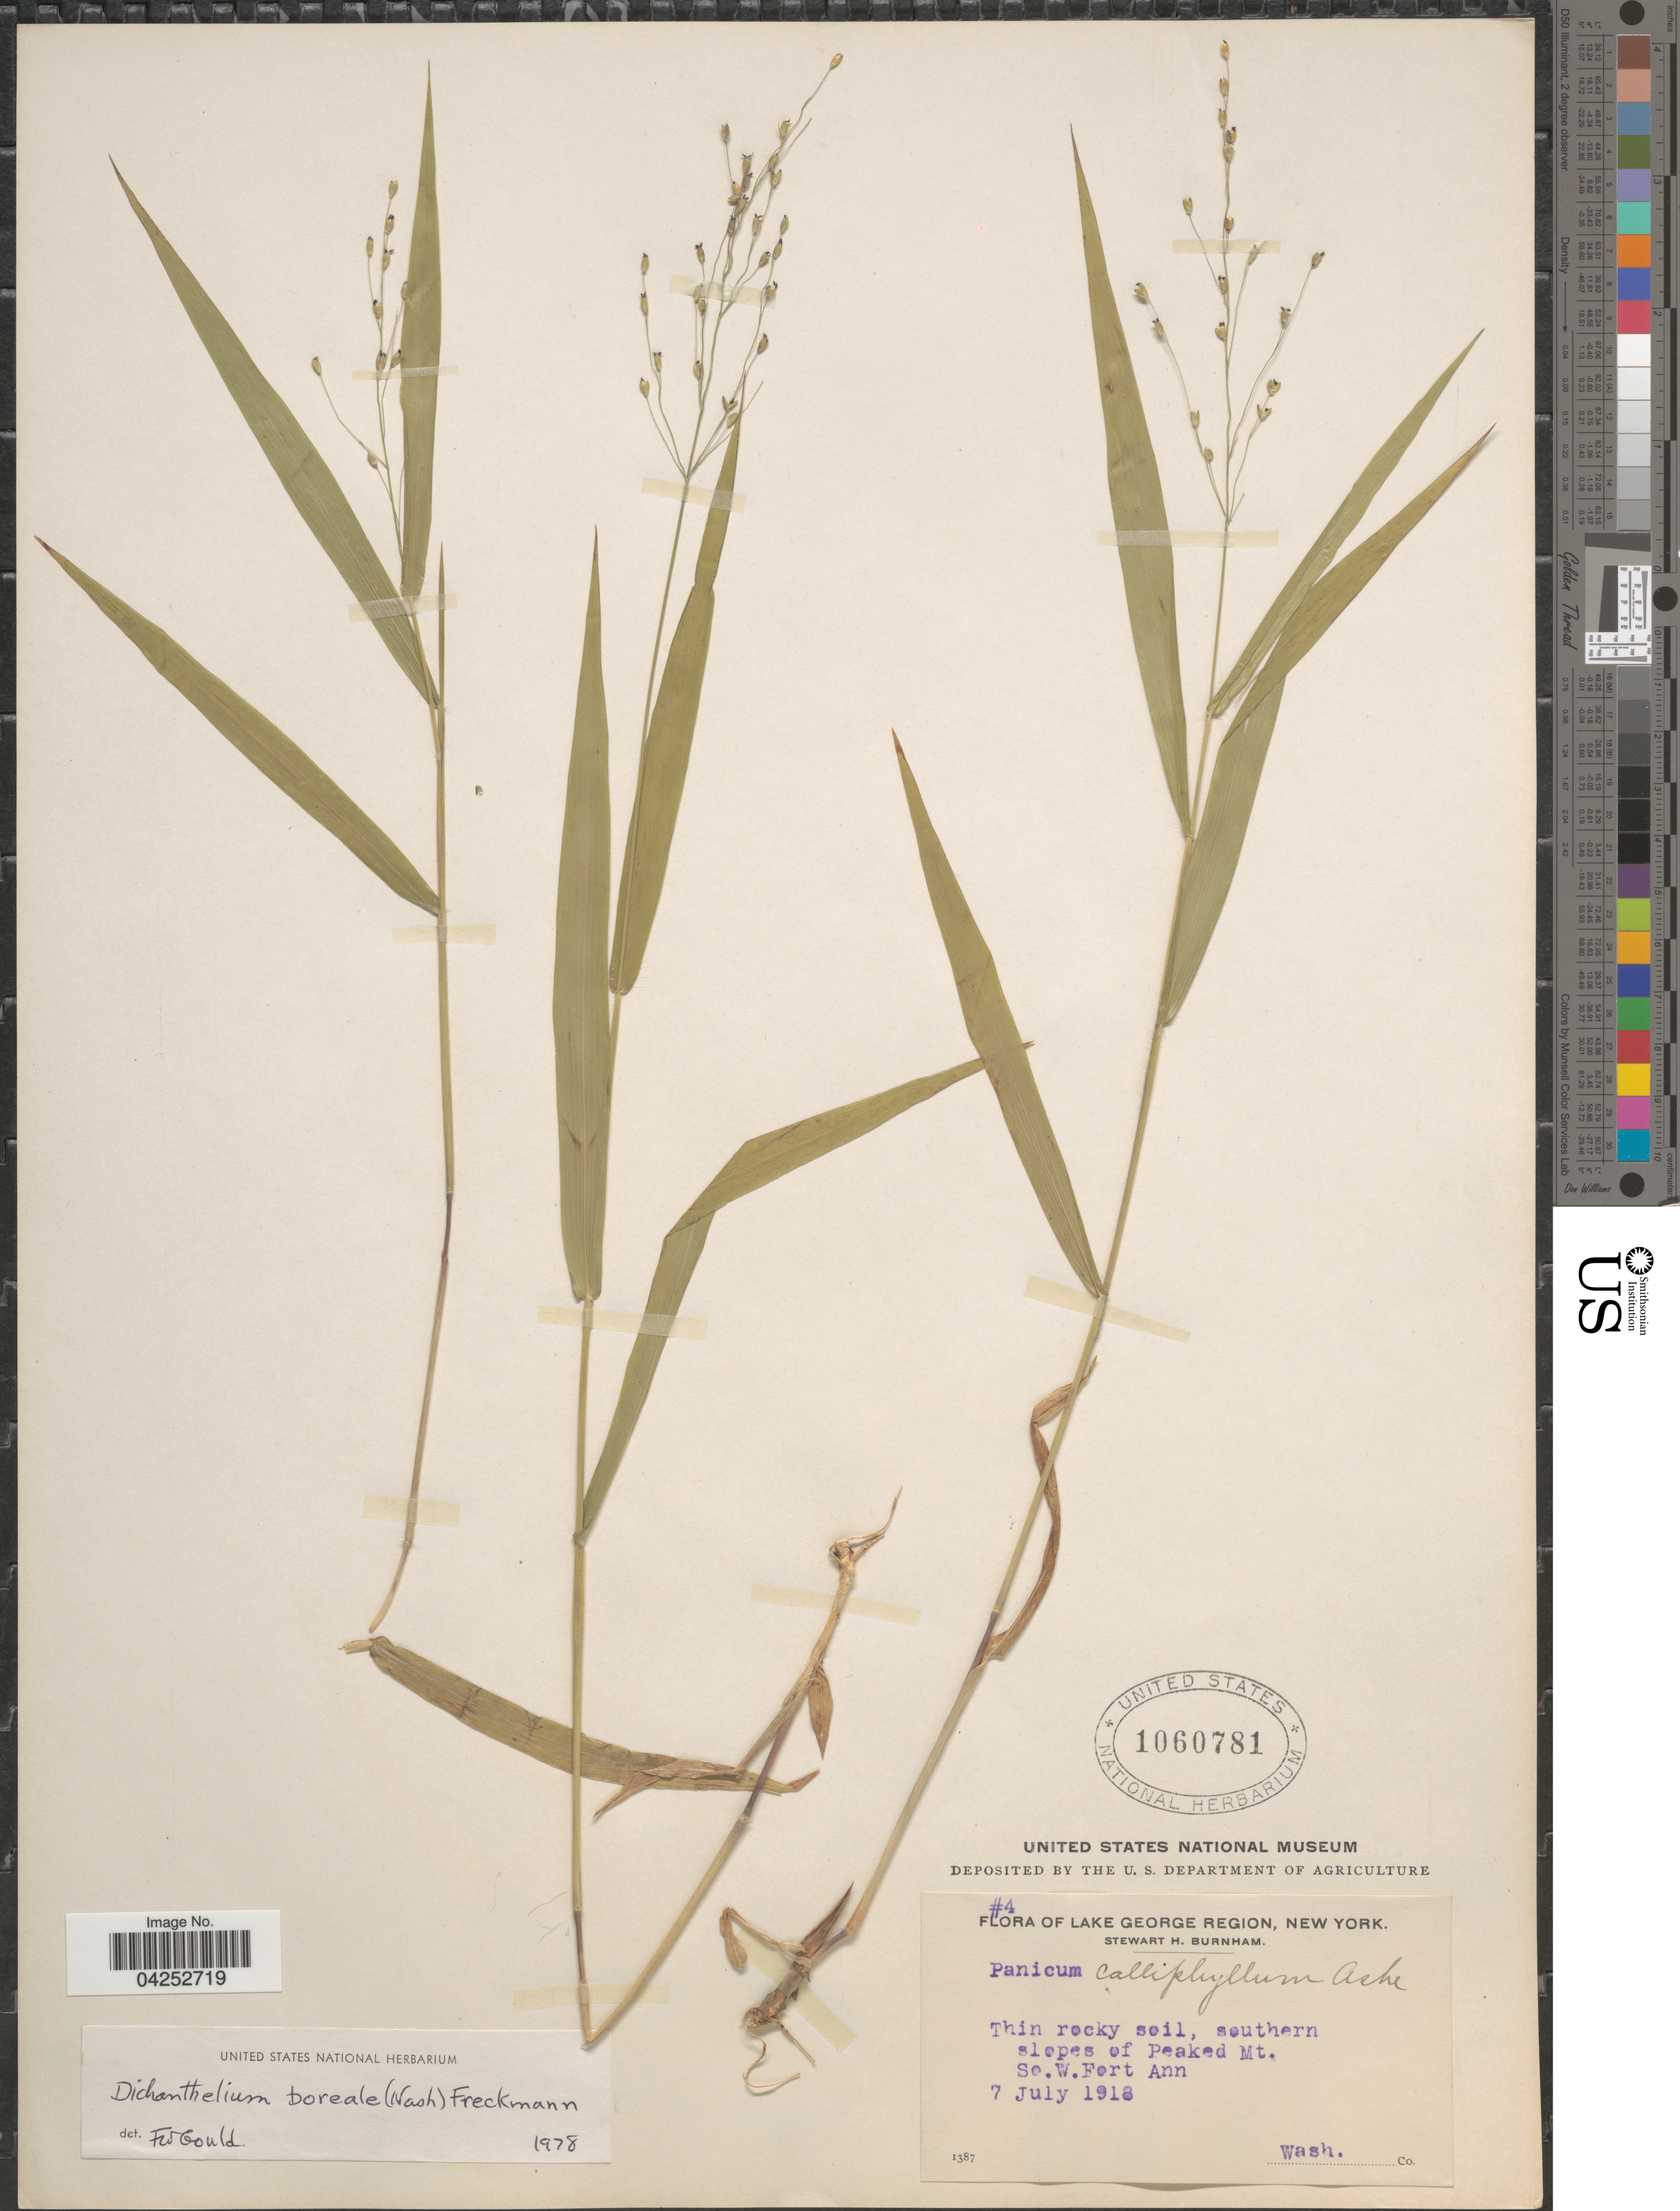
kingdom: Plantae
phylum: Tracheophyta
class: Liliopsida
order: Poales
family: Poaceae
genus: Dichanthelium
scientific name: Dichanthelium boreale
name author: (Nash) Freckmann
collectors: S. Burnham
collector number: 4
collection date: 1918-07-07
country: United States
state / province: New York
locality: Lake George Region. Thin rocky soil, southern slopes of Peaked Mt. So. W. Fort Ann. Wash. Co.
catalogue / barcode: US 1060781